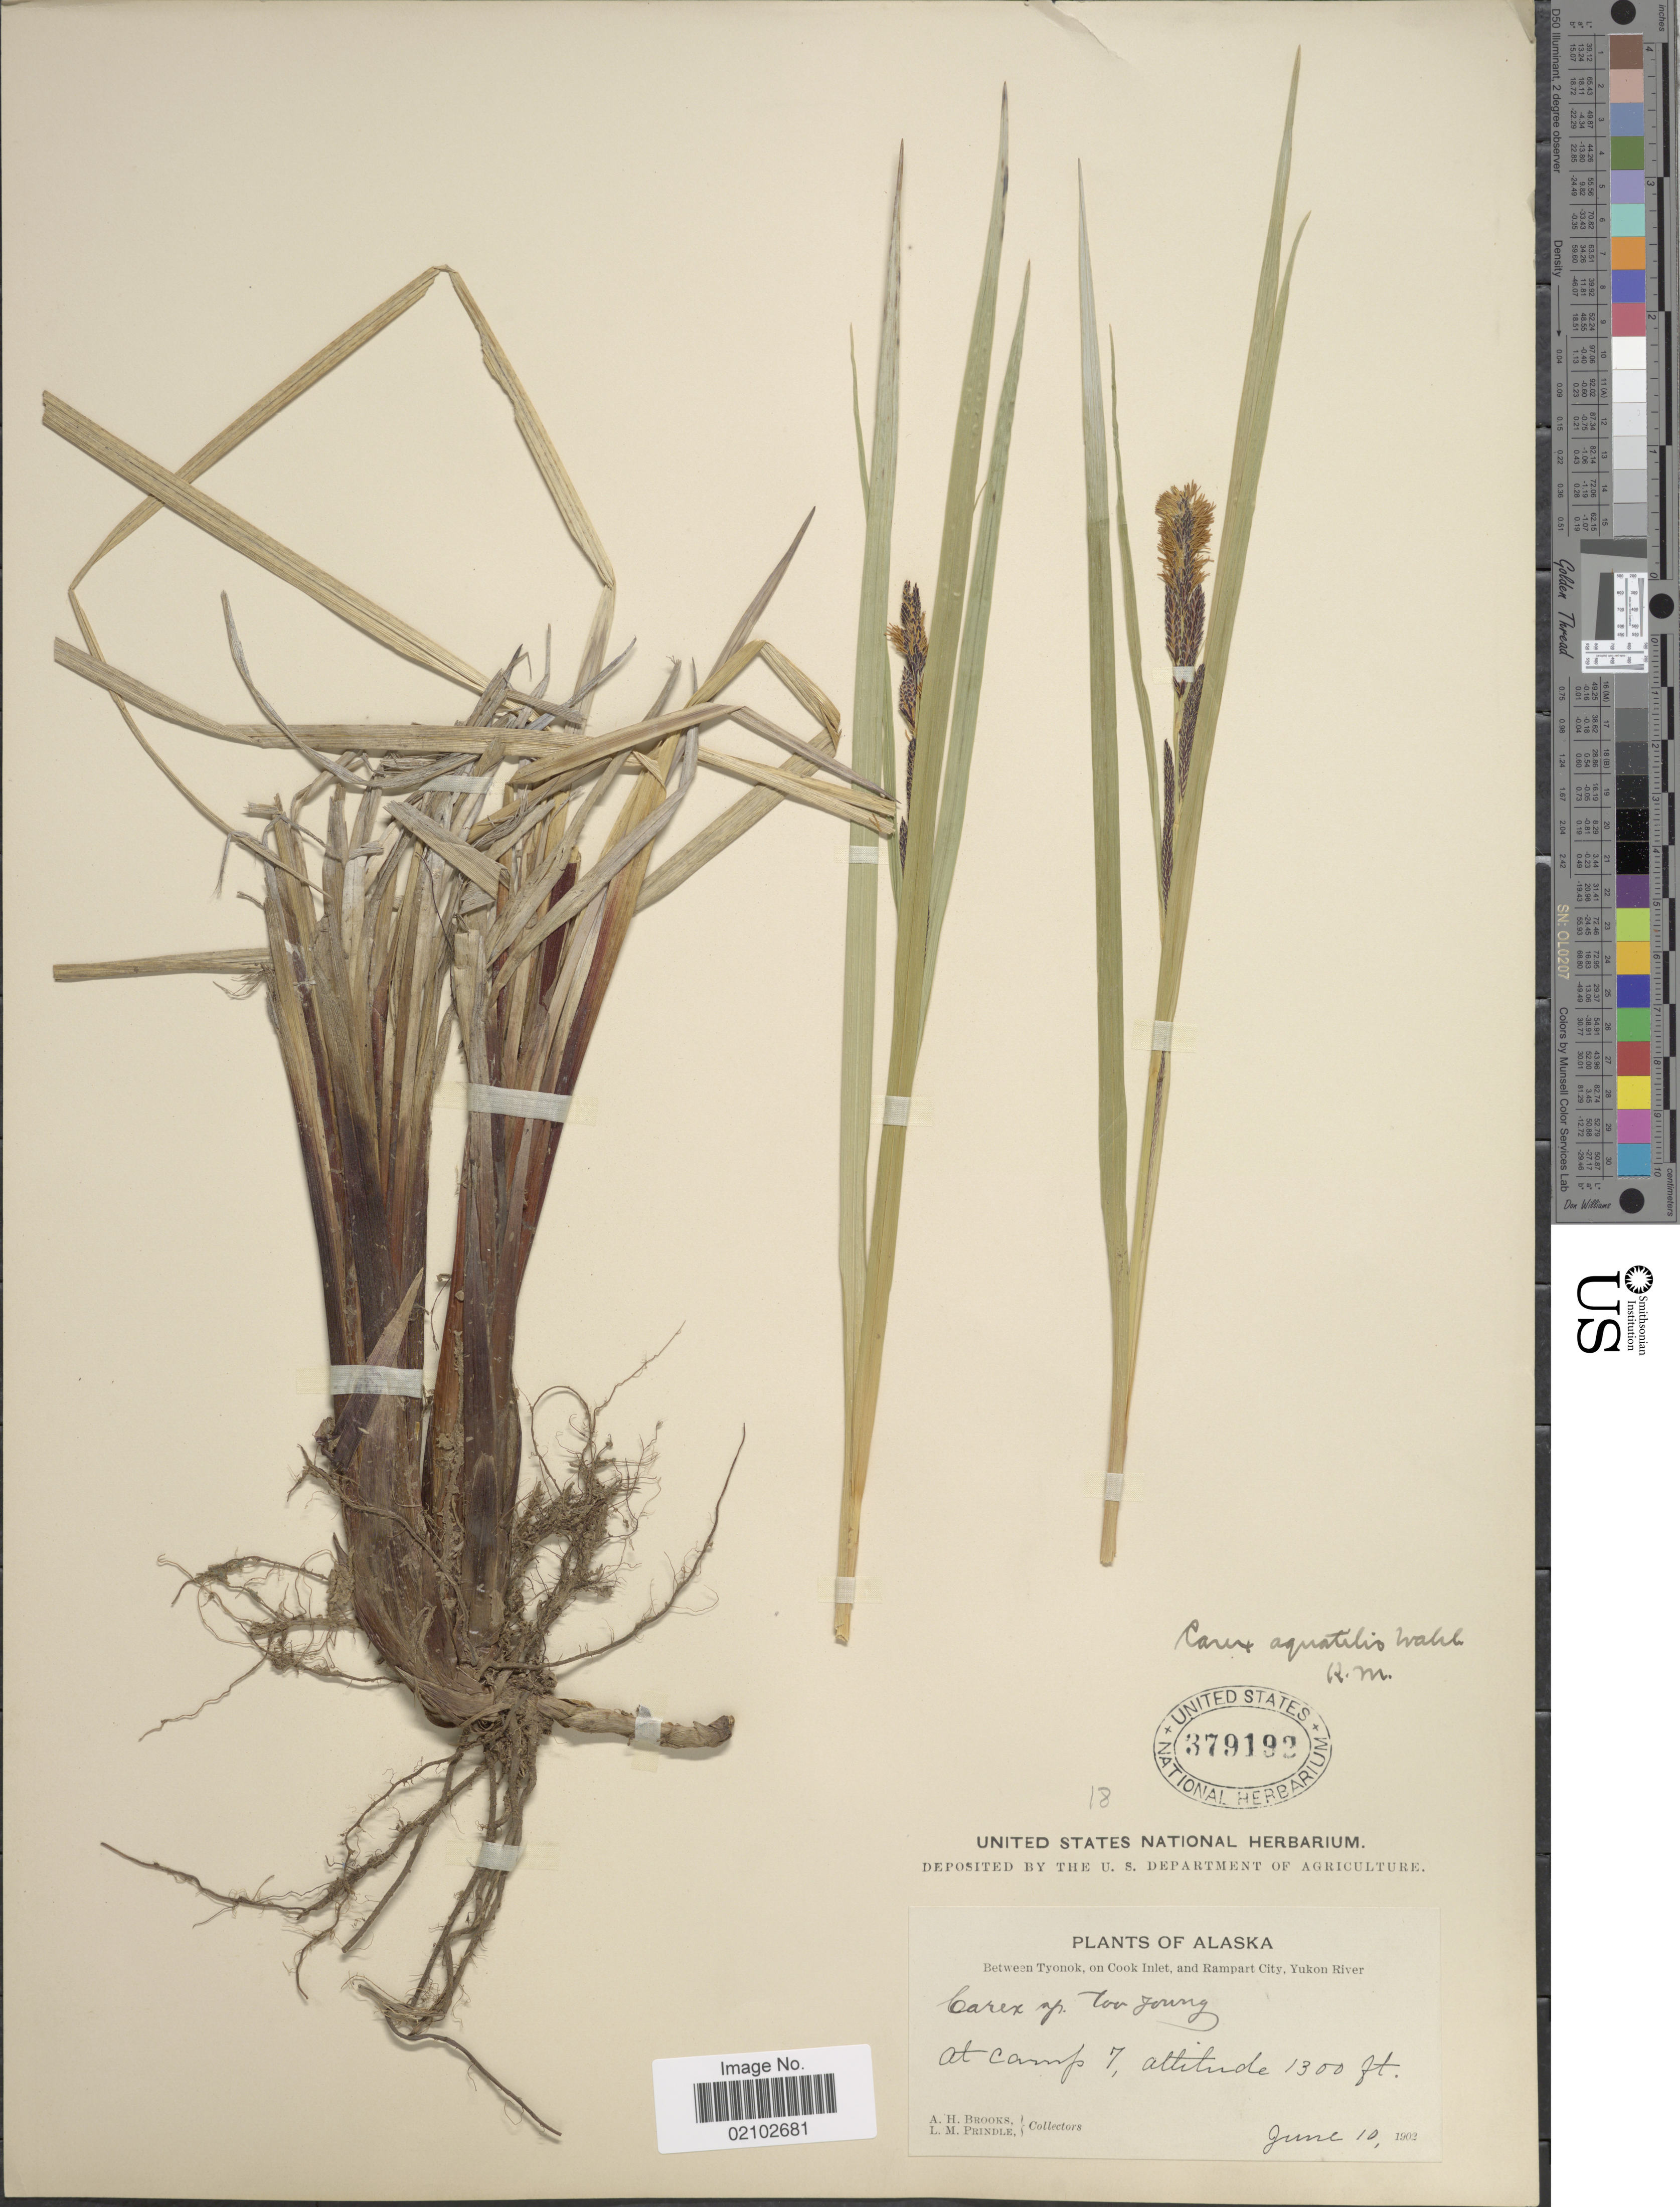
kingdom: Plantae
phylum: Tracheophyta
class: Liliopsida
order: Poales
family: Cyperaceae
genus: Carex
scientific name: Carex aquatilis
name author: Wahlenb.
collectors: A. Brooks & L. Prindle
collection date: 1902-06-10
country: United States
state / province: Alaska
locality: Between Tyonok, on Cook Inlet, and Rampart City, at camp 7.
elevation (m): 396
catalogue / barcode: US 379192